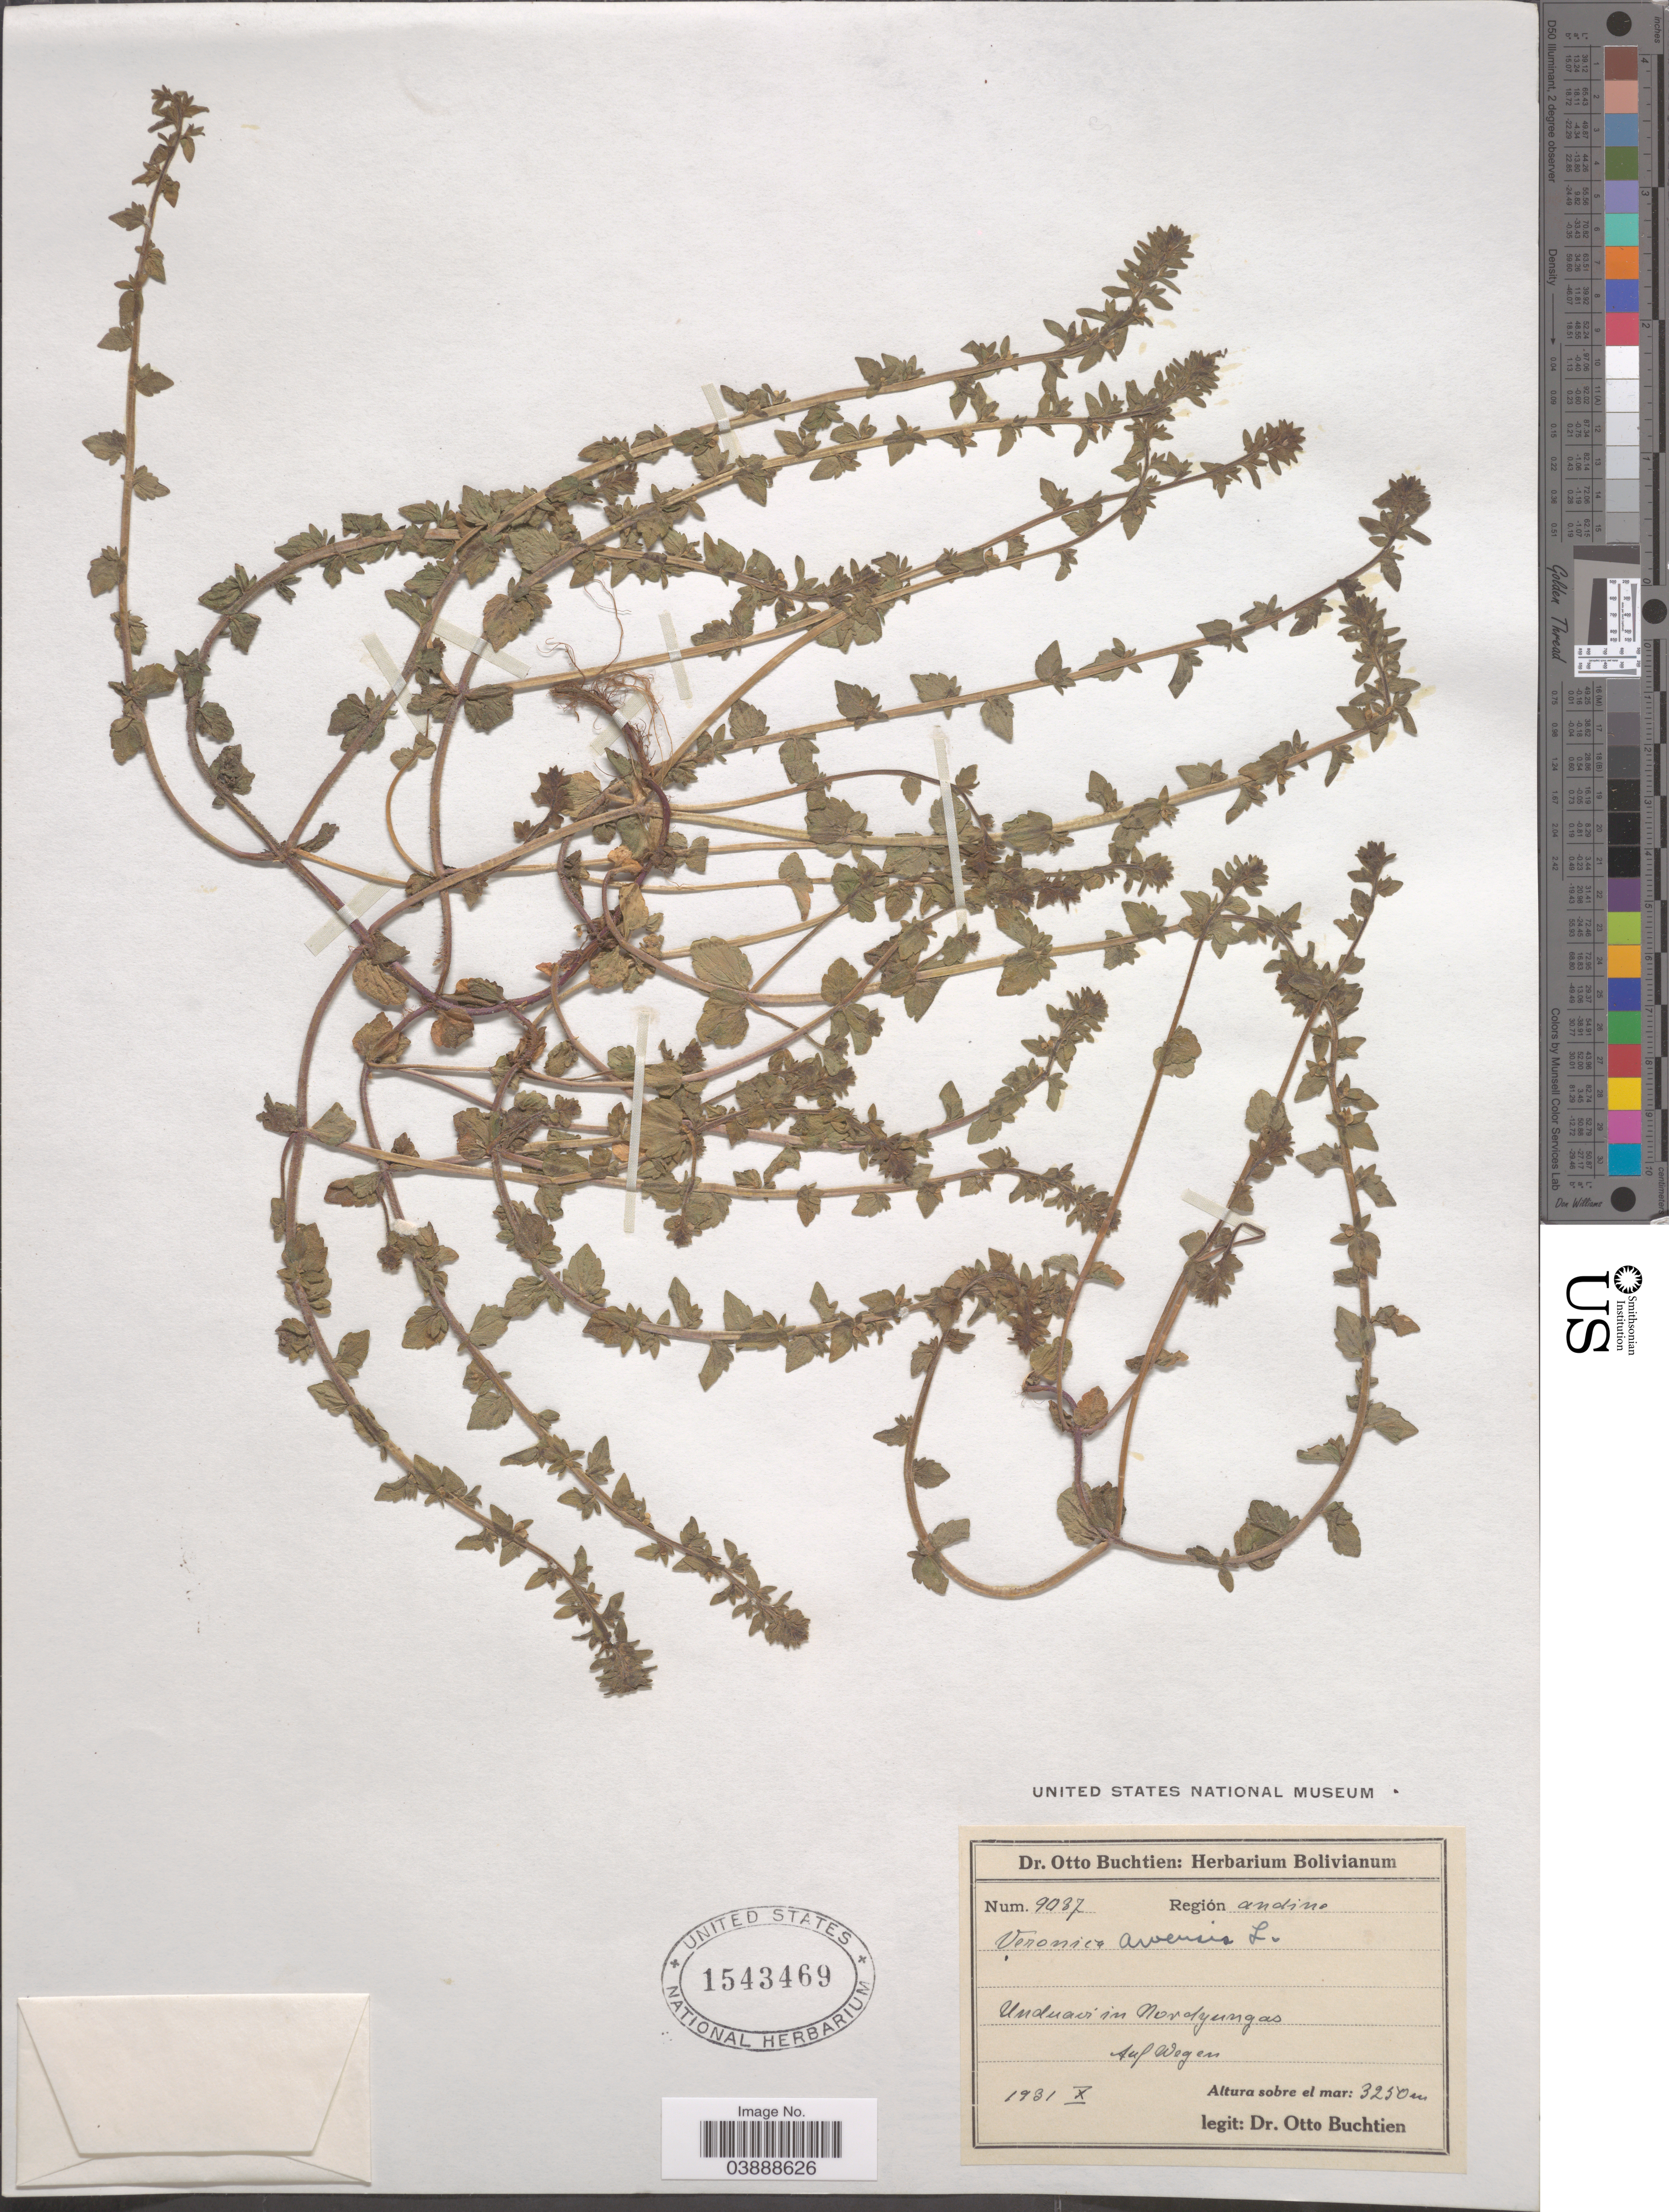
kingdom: Plantae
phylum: Tracheophyta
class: Magnoliopsida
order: Lamiales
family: Plantaginaceae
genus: Veronica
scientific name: Veronica arvensis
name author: L.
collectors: O. Buchtien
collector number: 9037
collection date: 1931-10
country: Bolivia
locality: Región Andina. Unduavi in Nordyungas.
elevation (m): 3250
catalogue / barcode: US 1543469